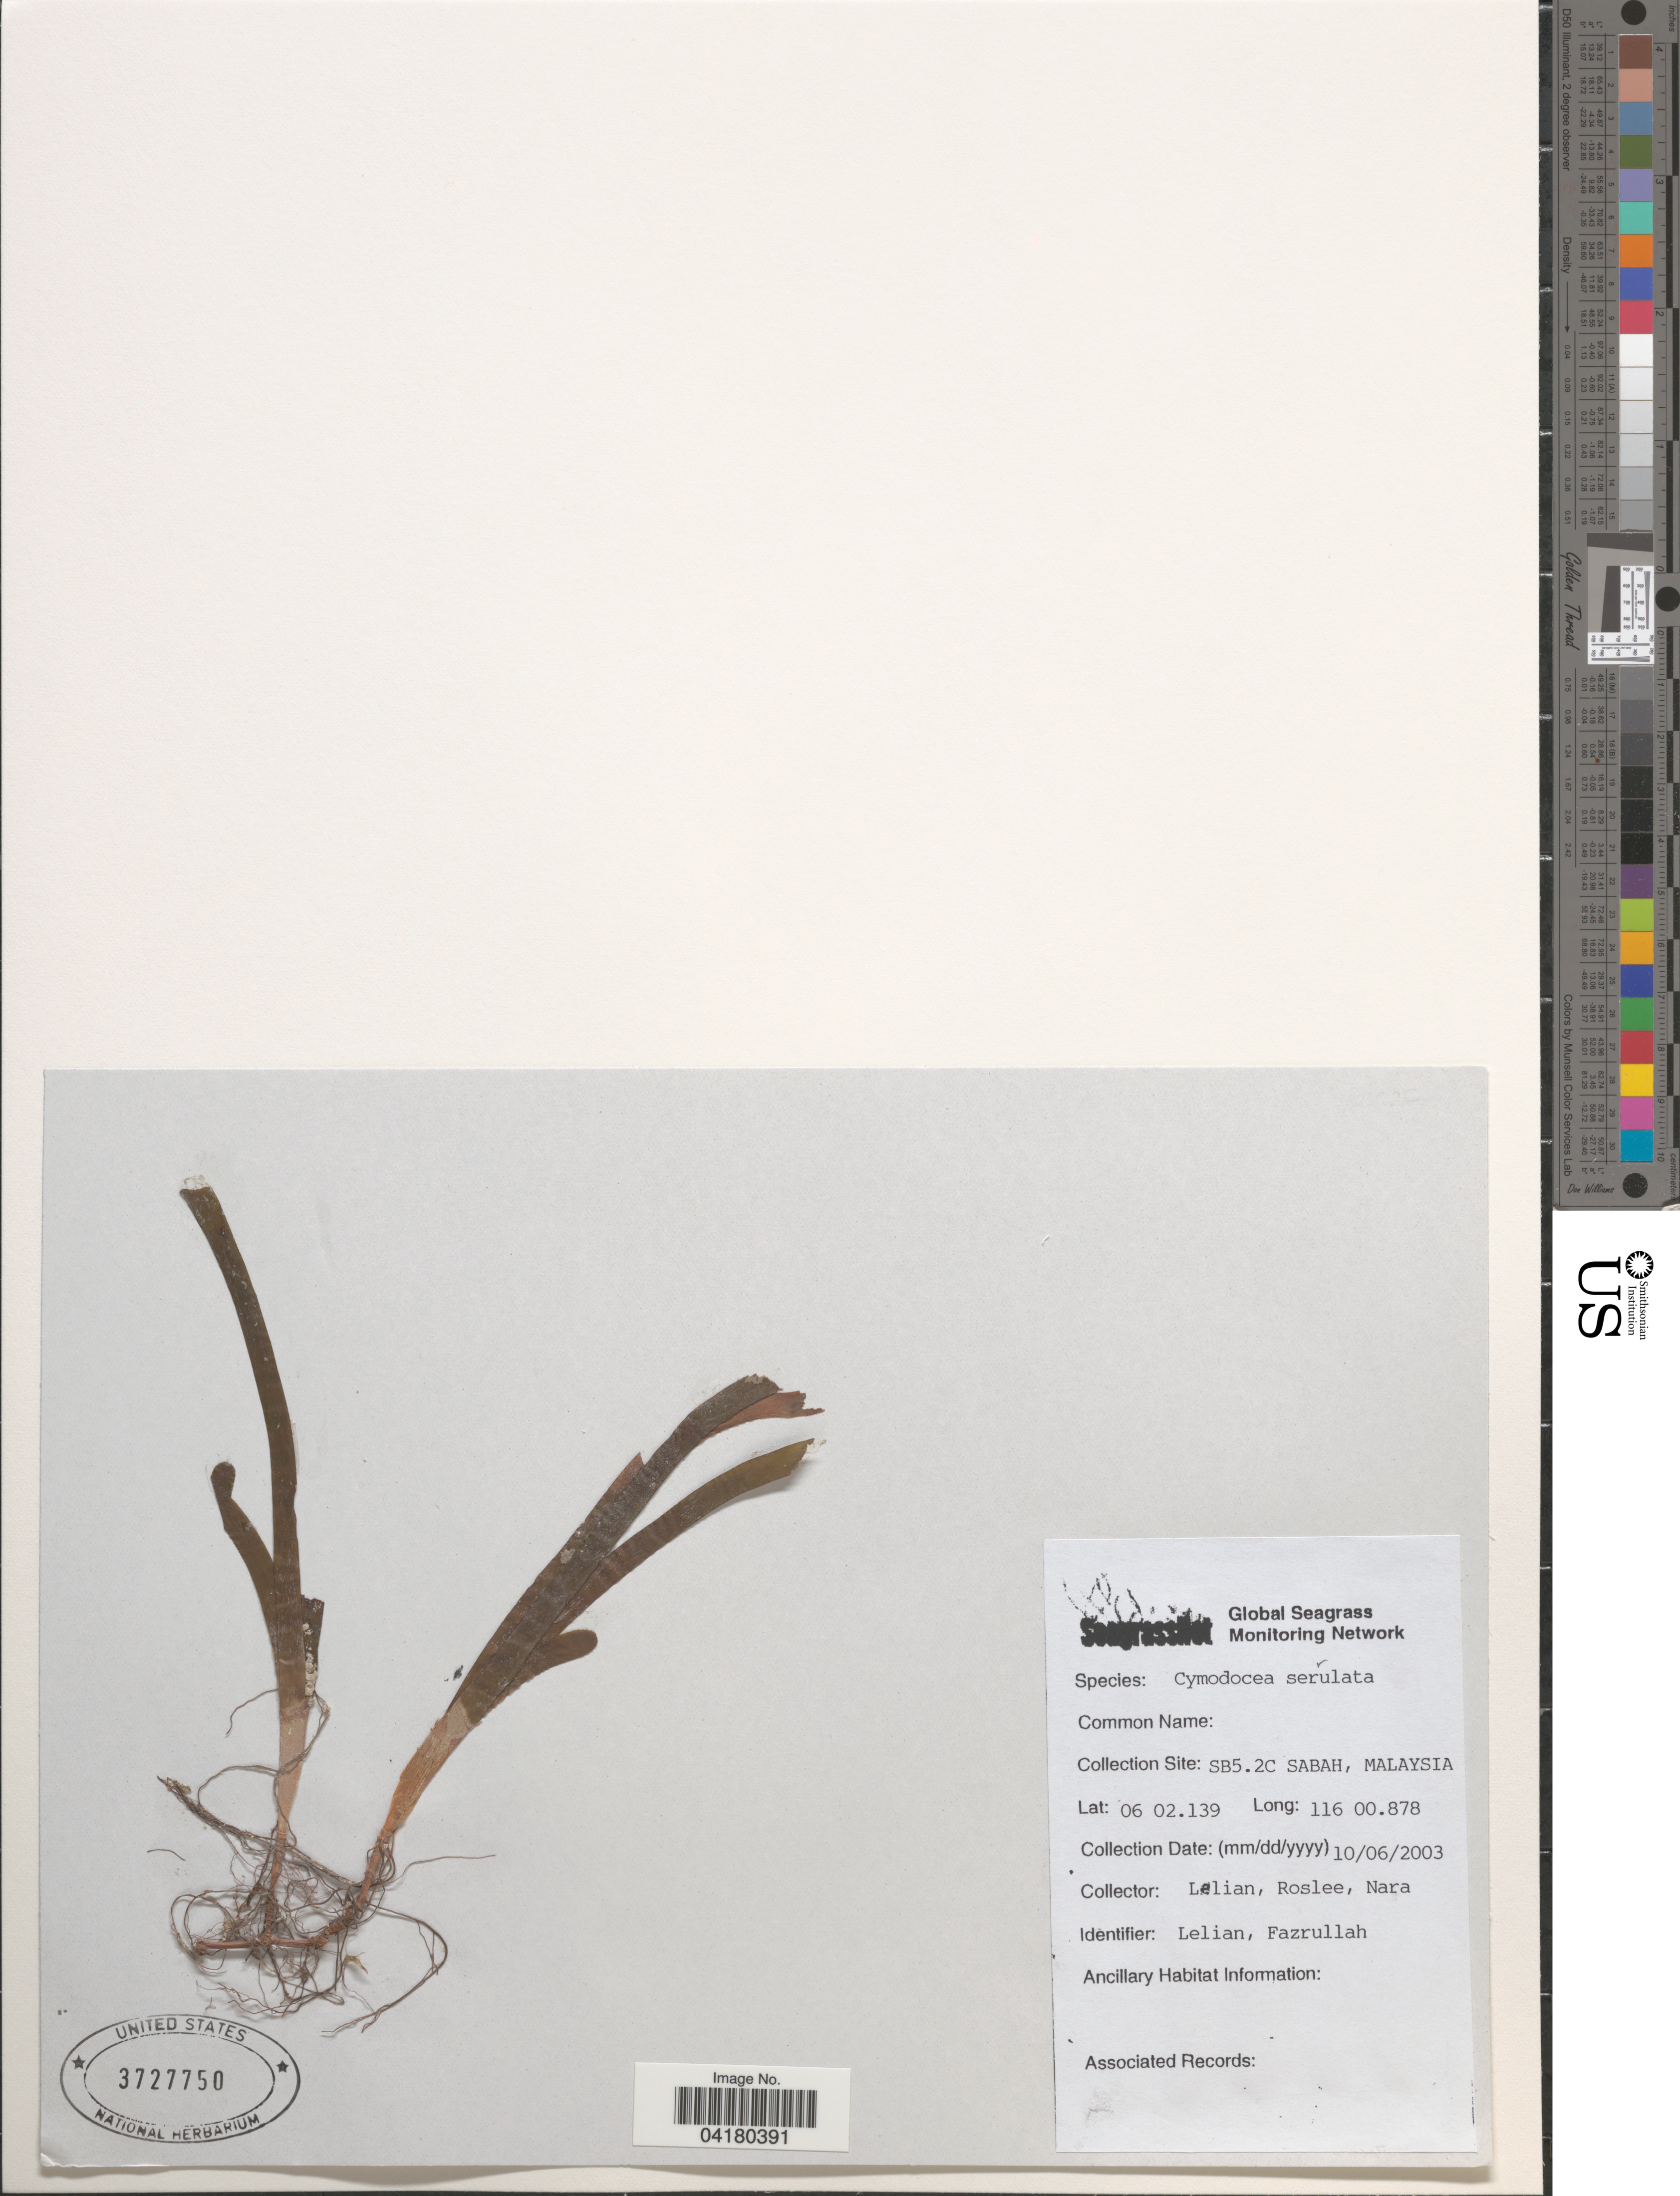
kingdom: Plantae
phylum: Tracheophyta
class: Liliopsida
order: Alismatales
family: Cymodoceaceae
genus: Cymodocea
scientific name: Cymodocea serrulata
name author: (R. Br.) Magnus & Ashers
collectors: Lelian, Roslee & Nara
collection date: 2003-10-06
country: Malaysia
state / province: Sabah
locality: SB5.2C.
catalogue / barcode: US 3727750